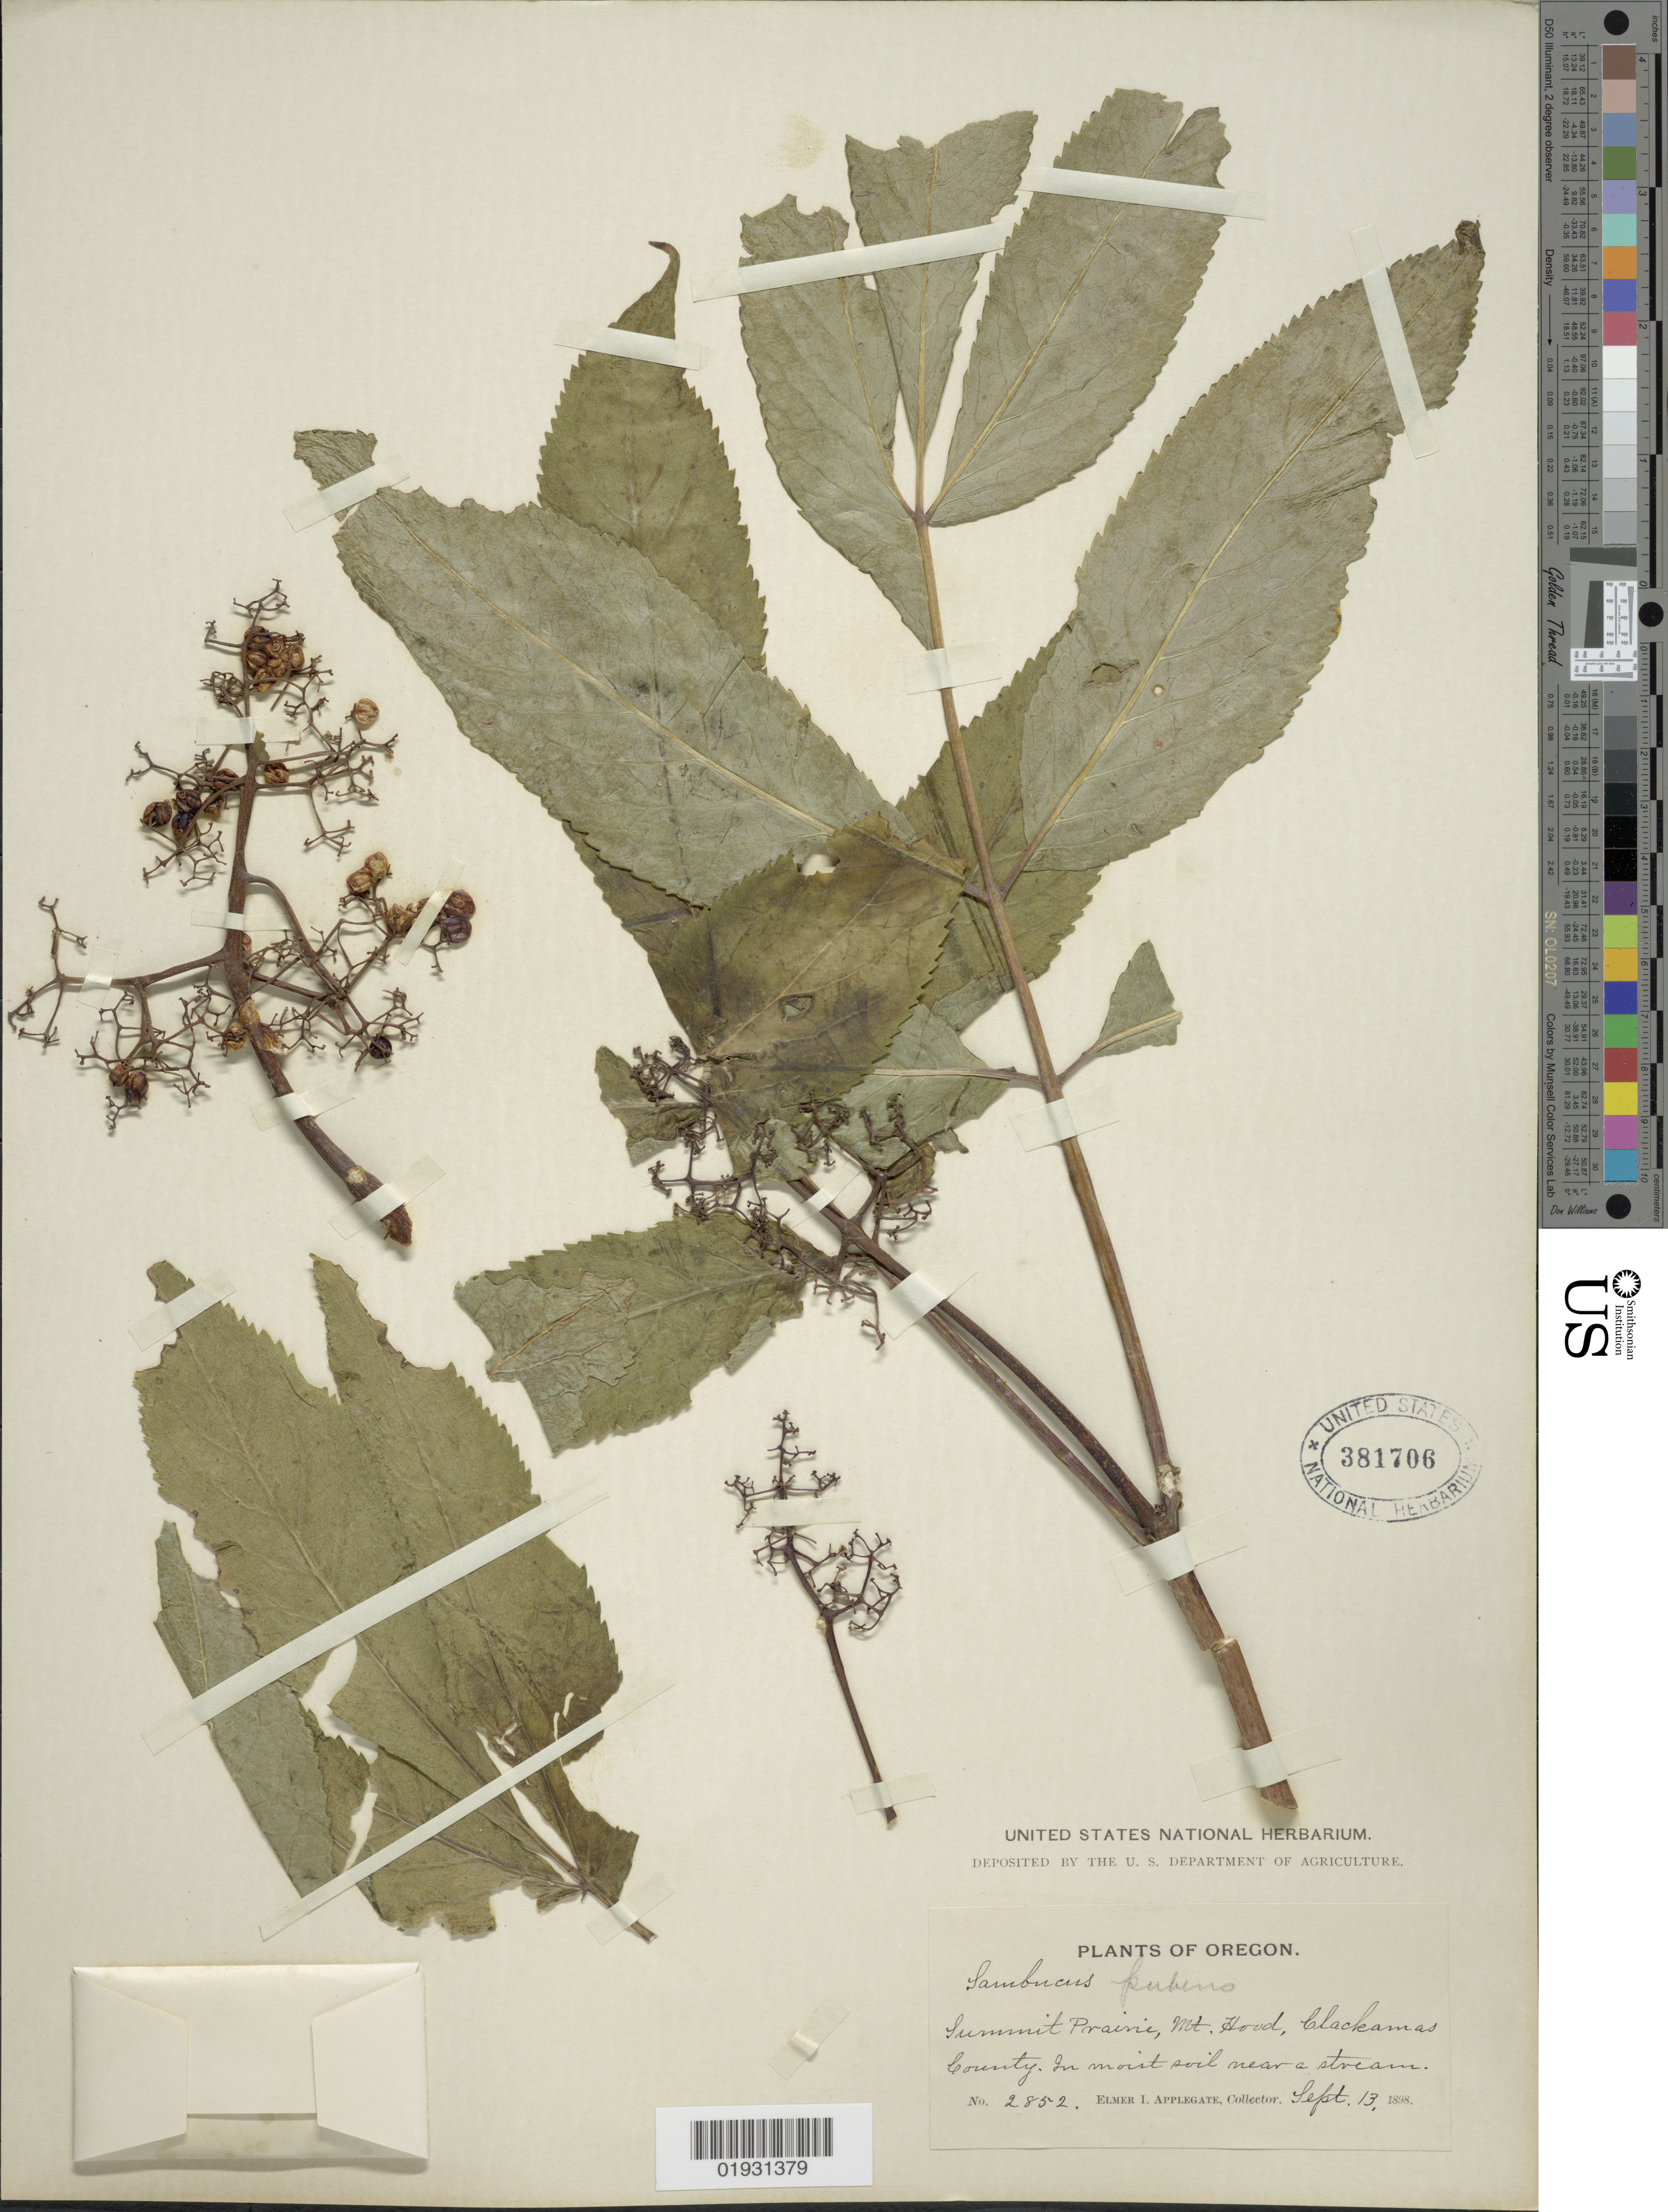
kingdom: Plantae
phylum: Tracheophyta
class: Magnoliopsida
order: Dipsacales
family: Viburnaceae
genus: Sambucus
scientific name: Sambucus racemosa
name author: L.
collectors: E. I. Applegate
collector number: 2852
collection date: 1898-09-13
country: United States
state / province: Oregon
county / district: Clackamas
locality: Summit Prairie, Mt. Hood, Clackamas County.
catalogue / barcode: US 381706